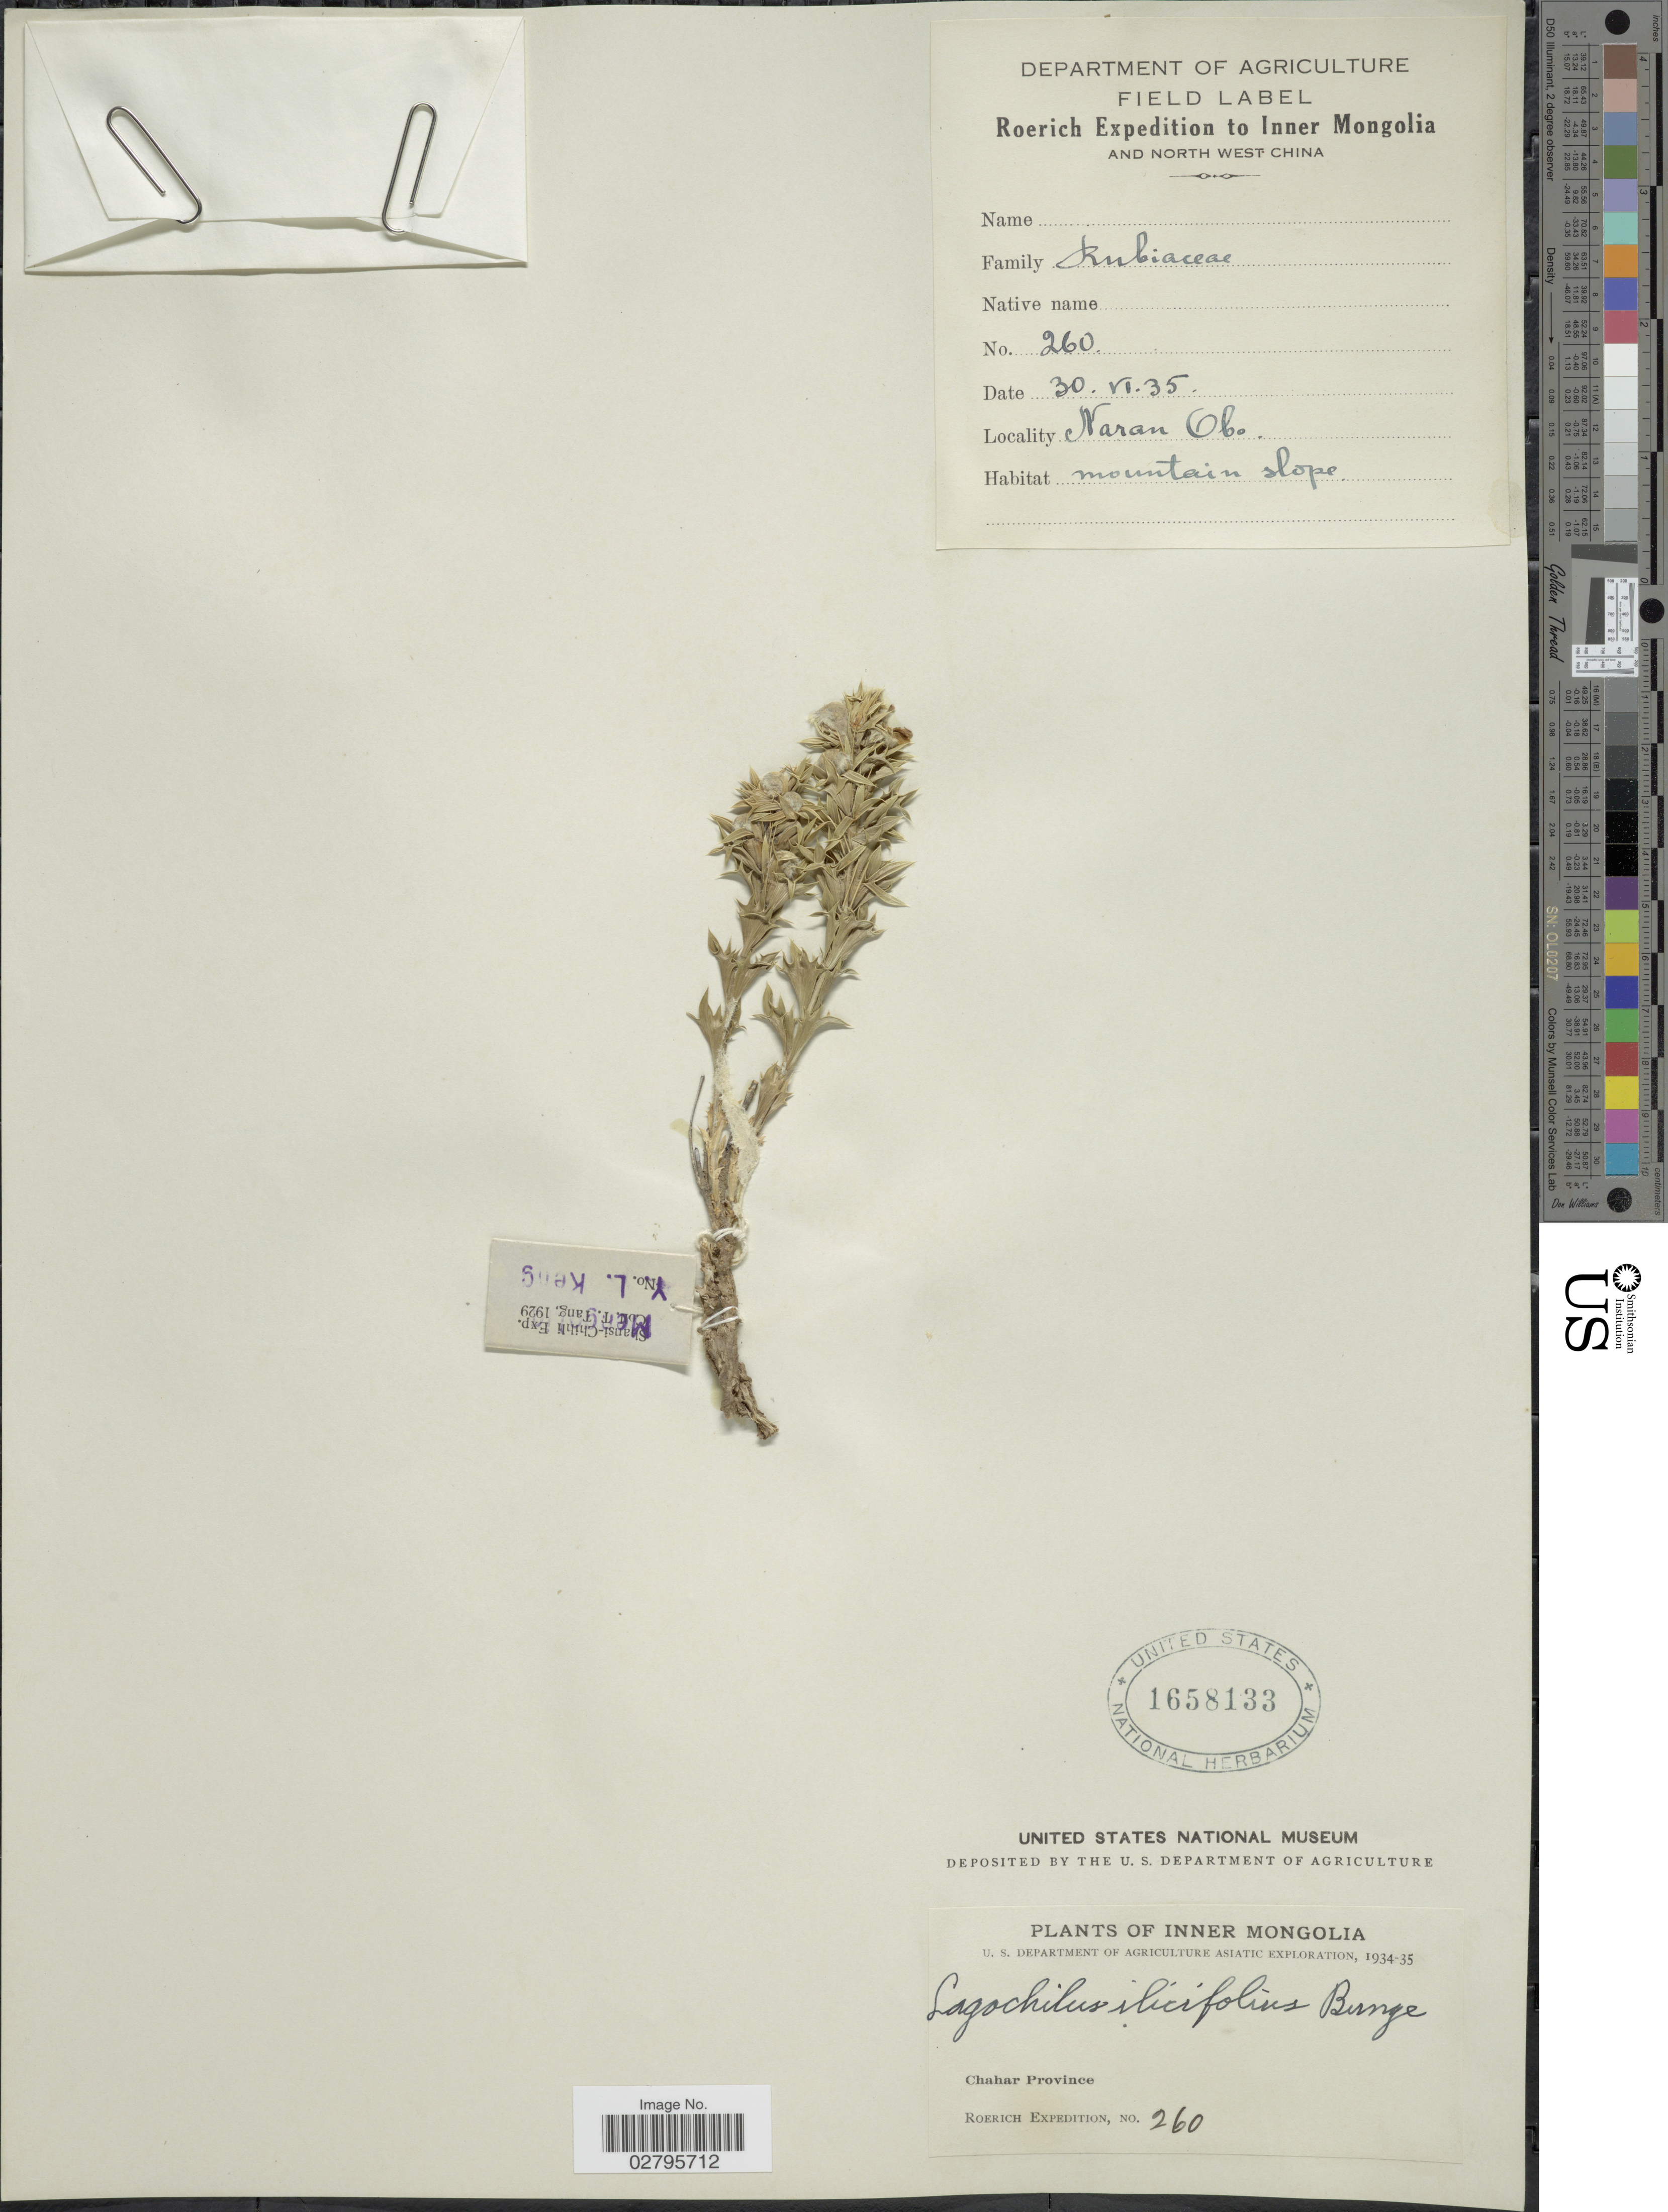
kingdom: Plantae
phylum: Tracheophyta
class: Magnoliopsida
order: Lamiales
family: Lamiaceae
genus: Lagochilus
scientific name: Lagochilus ilicifolius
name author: Bunge ex Benth.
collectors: Roerich Expedition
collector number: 260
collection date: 1935-06-30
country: China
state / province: Nei Monggol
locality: Inner Mongolia and North West China, Chahar Province, Naran Obo.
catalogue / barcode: US 1658133